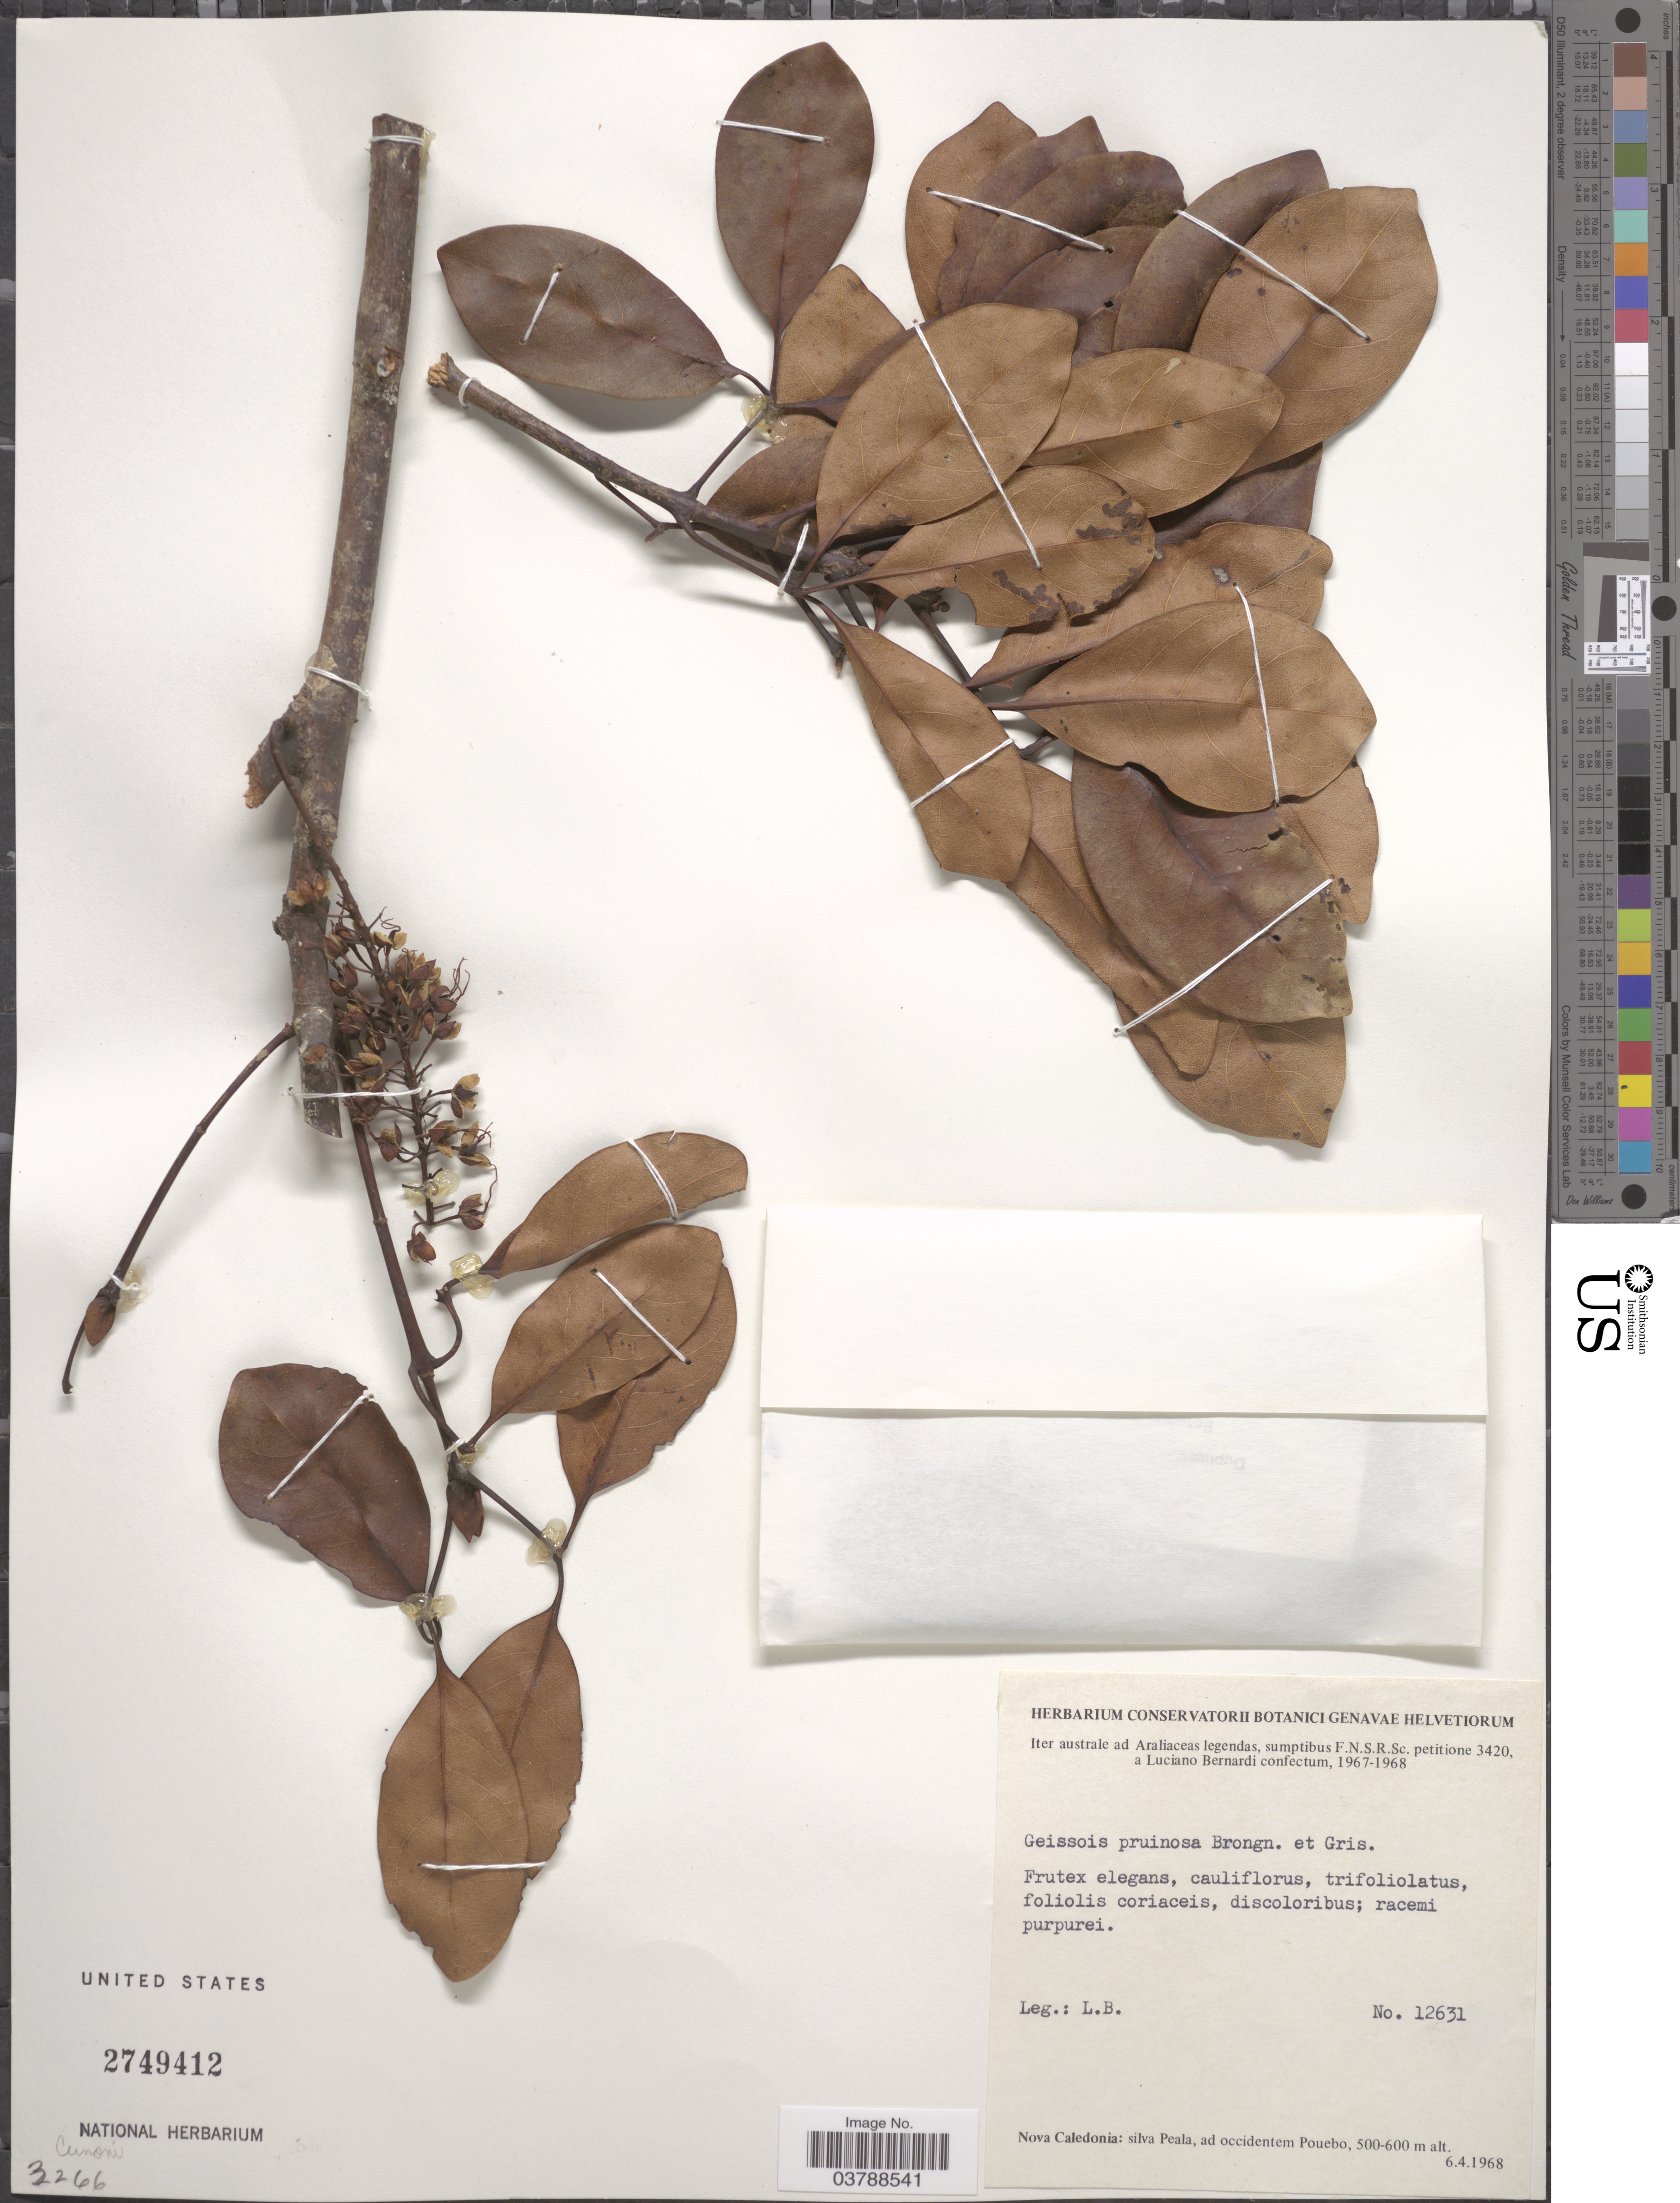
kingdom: Plantae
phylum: Tracheophyta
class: Magnoliopsida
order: Oxalidales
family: Cunoniaceae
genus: Geissois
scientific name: Geissois pruinosa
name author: Brongn. & Gris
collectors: L. Bernardi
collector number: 12631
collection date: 1968-04-06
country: New Caledonia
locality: Nova Caledonia: silva Peala, ad Occidentem Pouebo.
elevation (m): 500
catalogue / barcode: US 2749412